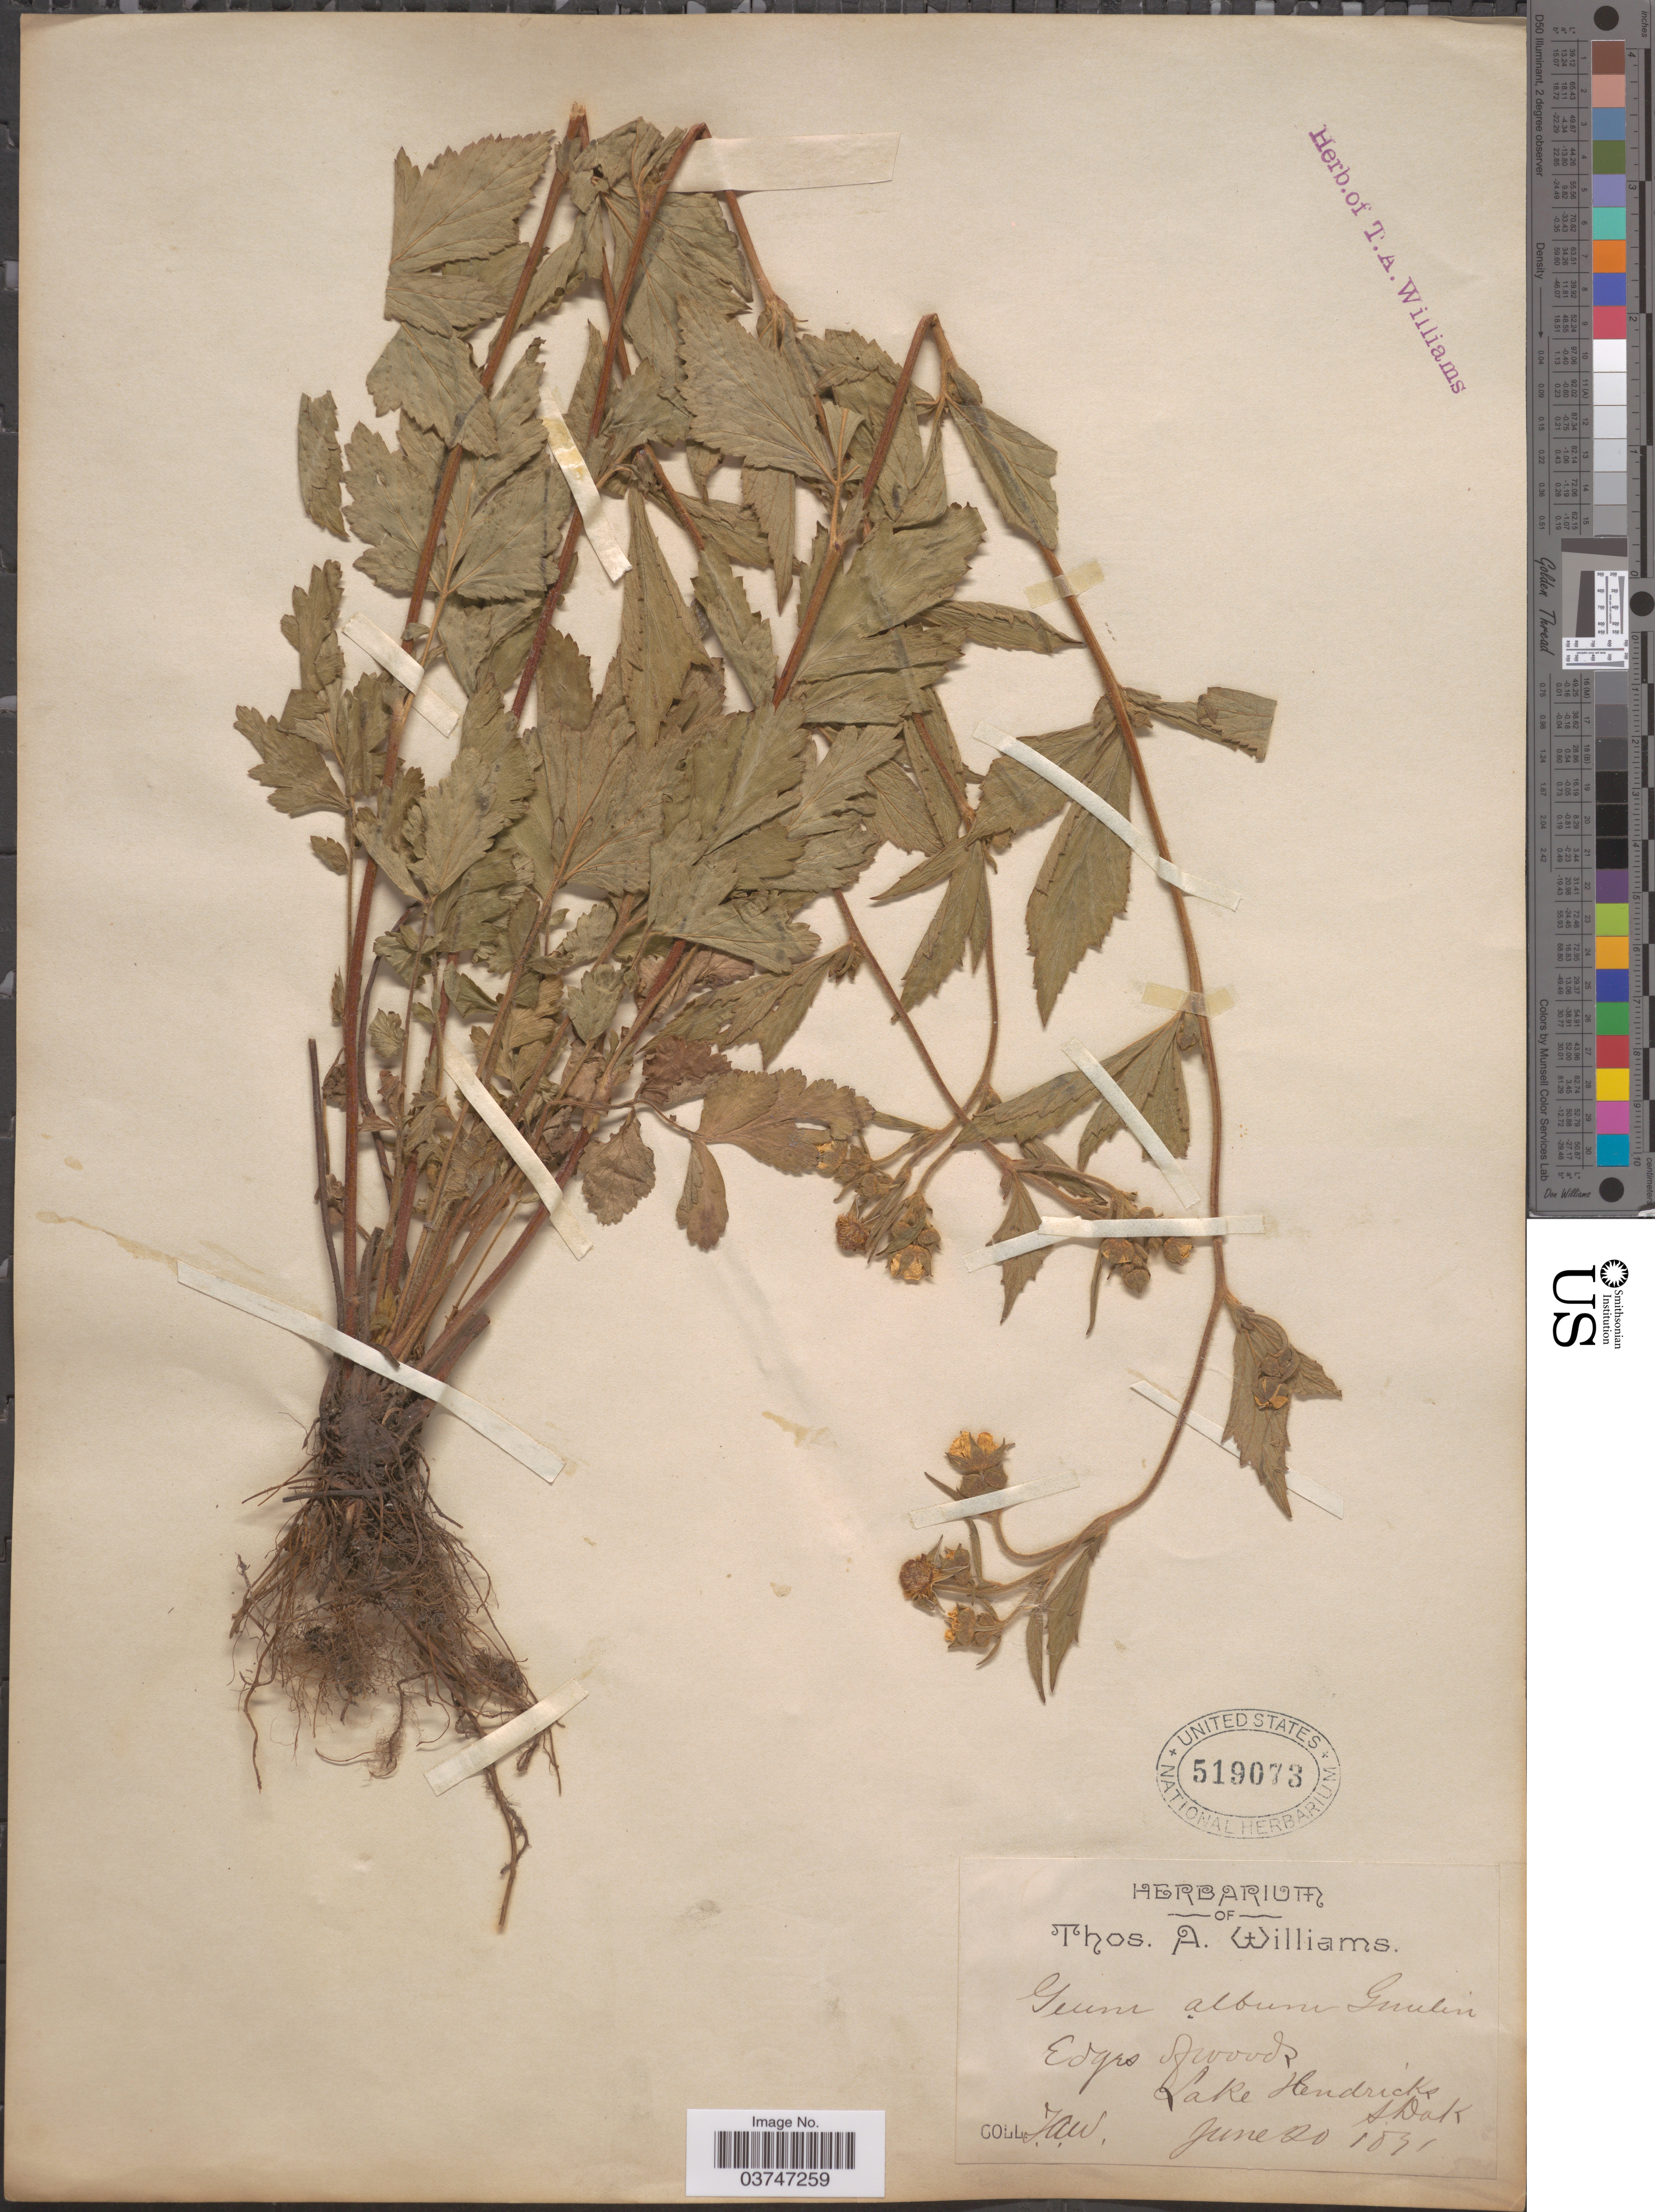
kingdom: Plantae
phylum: Tracheophyta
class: Magnoliopsida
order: Rosales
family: Rosaceae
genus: Geum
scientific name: Geum canadense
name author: Jacq.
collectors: T. A. Williams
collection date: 1891-06-20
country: United States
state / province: South Dakota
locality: Lake Hendricks.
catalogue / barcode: US 519073